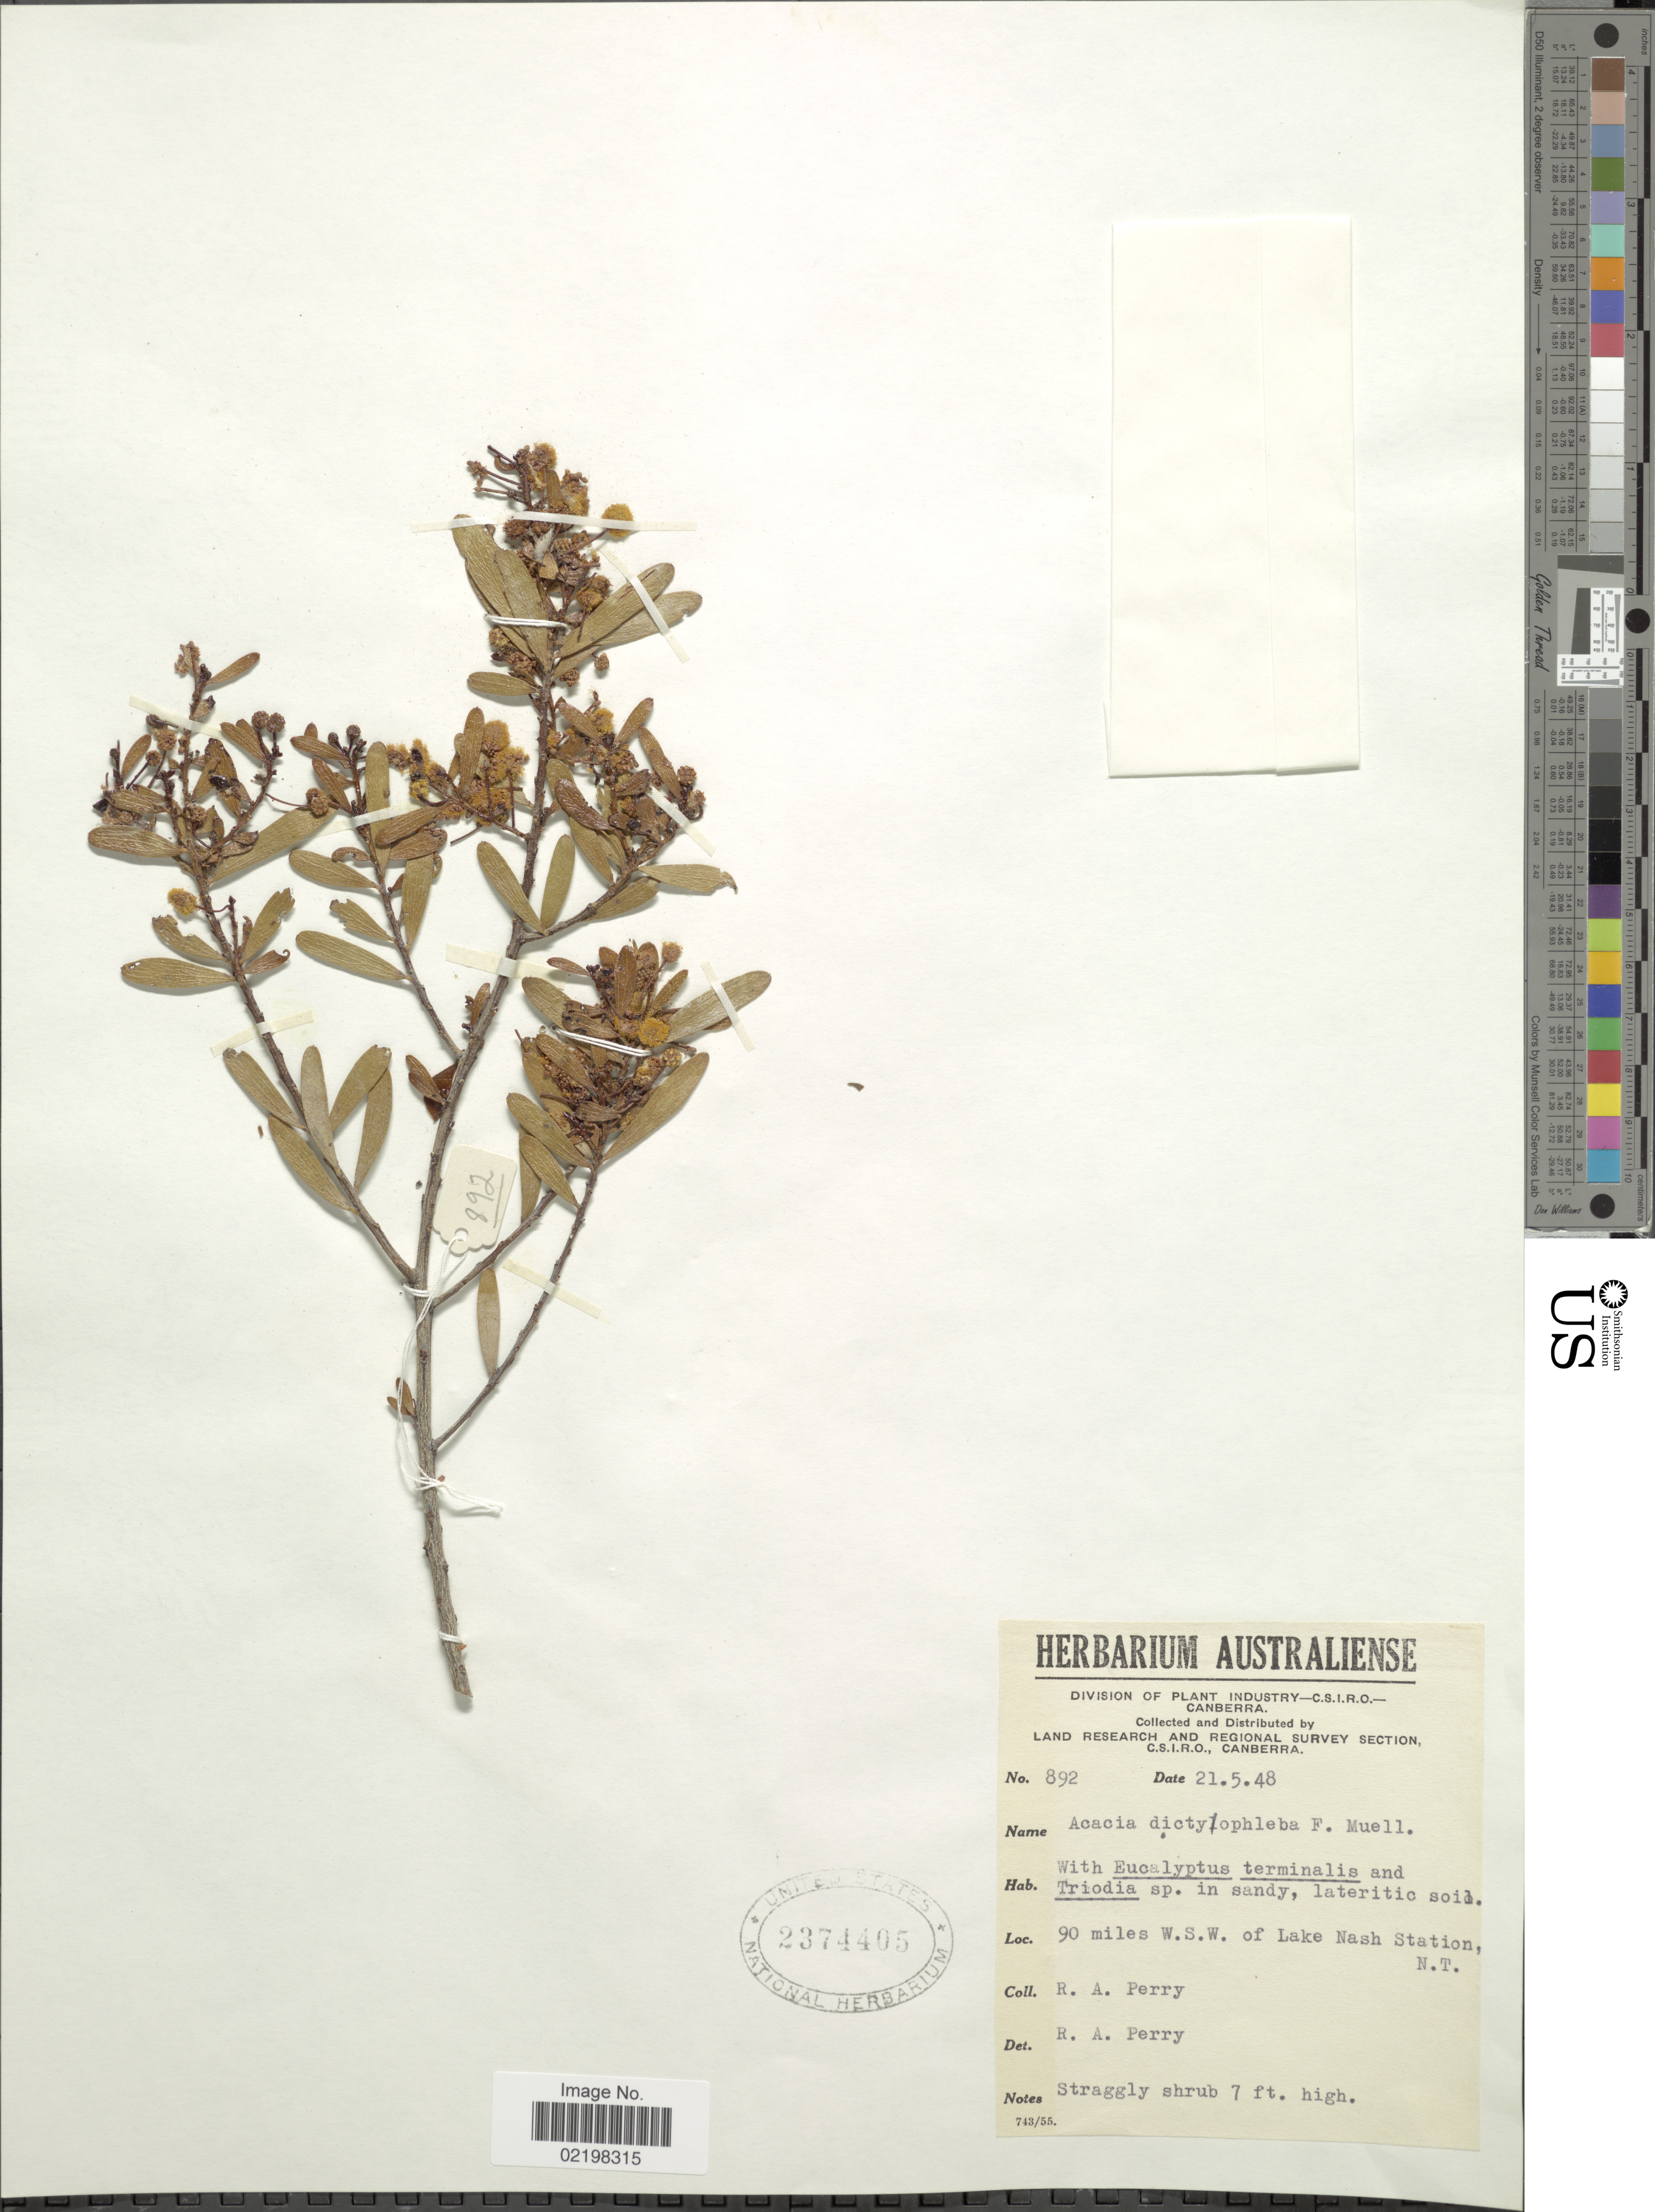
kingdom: Plantae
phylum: Tracheophyta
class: Magnoliopsida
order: Fabales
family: Fabaceae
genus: Acacia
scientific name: Acacia dictyophleba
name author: F. Muell.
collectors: Perry, R. A.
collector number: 892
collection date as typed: Transcribed d/m/y: 21/5/48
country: Australia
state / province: Northern Territory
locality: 90 miles W.S.W. of Lake Nash Station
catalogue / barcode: US 2374405